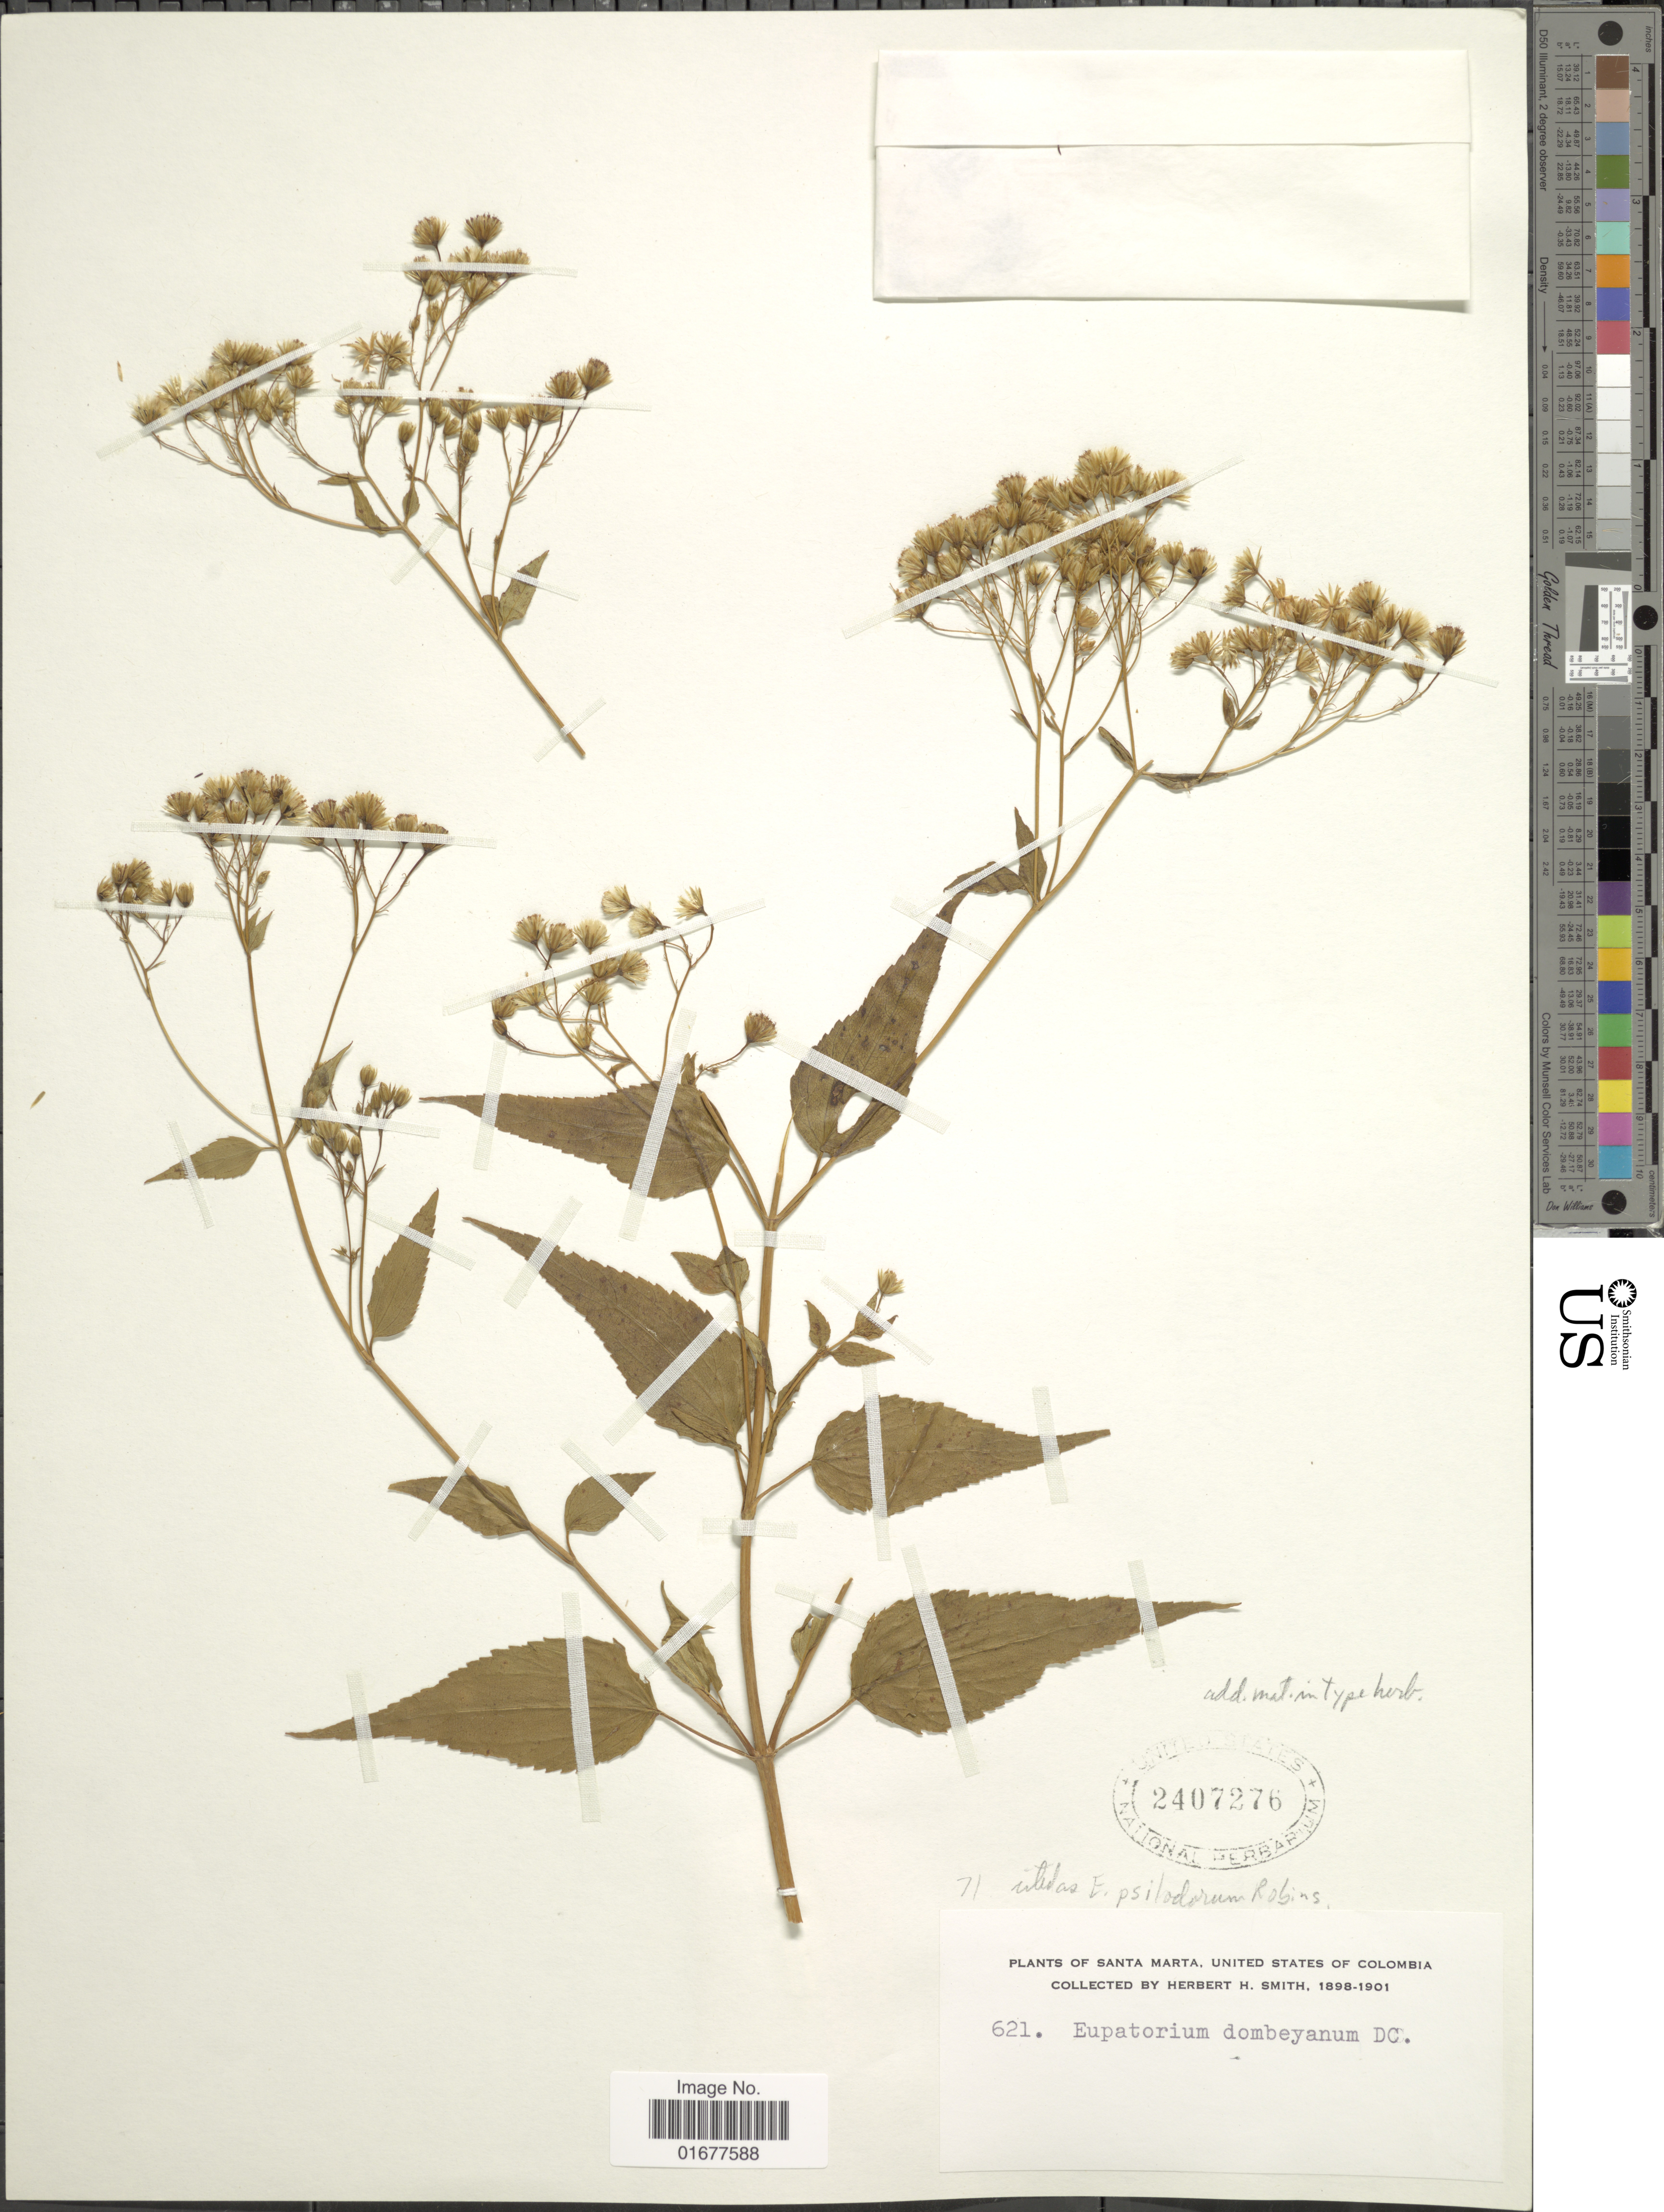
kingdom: Plantae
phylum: Tracheophyta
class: Magnoliopsida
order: Asterales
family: Asteraceae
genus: Ageratina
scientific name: Ageratina psilodora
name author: (B.L. Rob.) R.M. King & H. Rob.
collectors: Herbert H. Smith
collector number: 621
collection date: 1898/1901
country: Colombia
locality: Santa Marta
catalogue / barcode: US 2407276